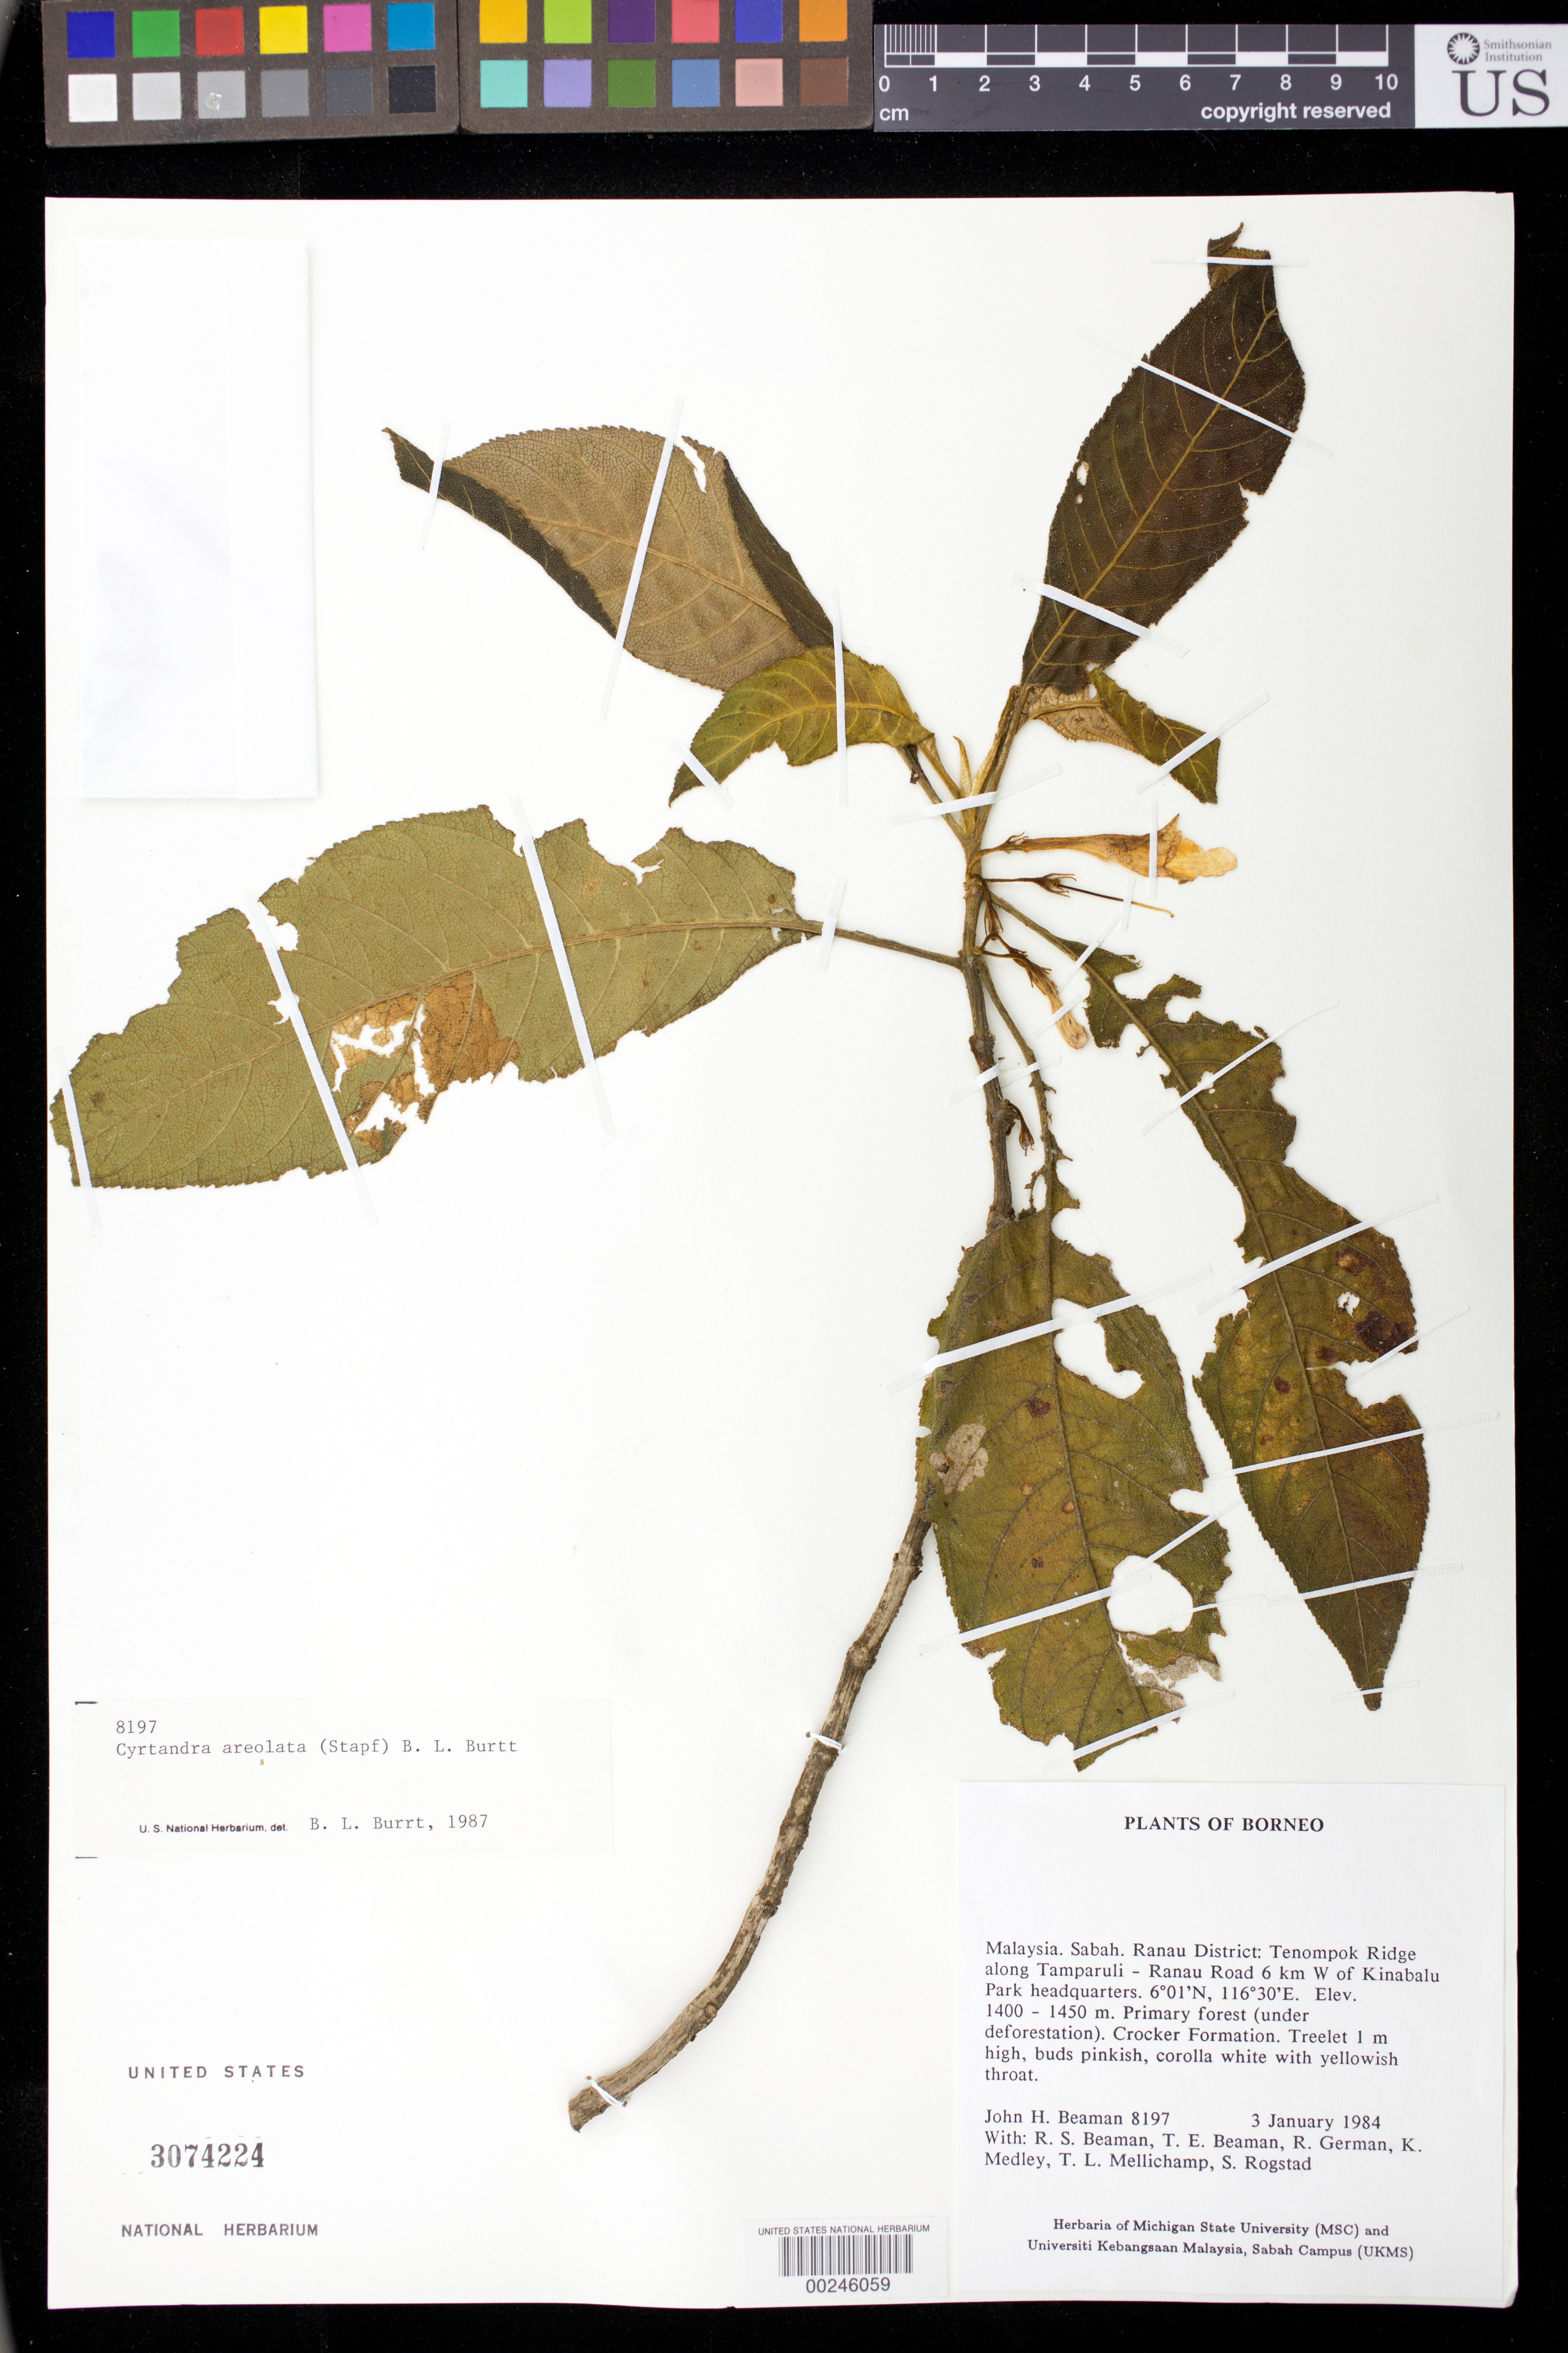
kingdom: Plantae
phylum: Tracheophyta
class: Magnoliopsida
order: Lamiales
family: Gesneriaceae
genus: Cyrtandra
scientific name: Cyrtandra areolata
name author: (Stapf) B.L. Burtt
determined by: Burtt, B. L.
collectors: J. H. Beaman, R. S. Beaman, T. E. Beaman, M. T. Germán, K. Medley & et al.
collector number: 8197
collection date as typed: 03 Jan 1984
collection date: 1984-01-03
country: Malaysia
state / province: Sabah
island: Borneo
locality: Ranau dist, tenompok ridge along tamparuli - ranau road 6 km w of kinabalu park headquarters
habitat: Primary forest (under deforestation), crocker formation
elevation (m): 1400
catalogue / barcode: US 3074224